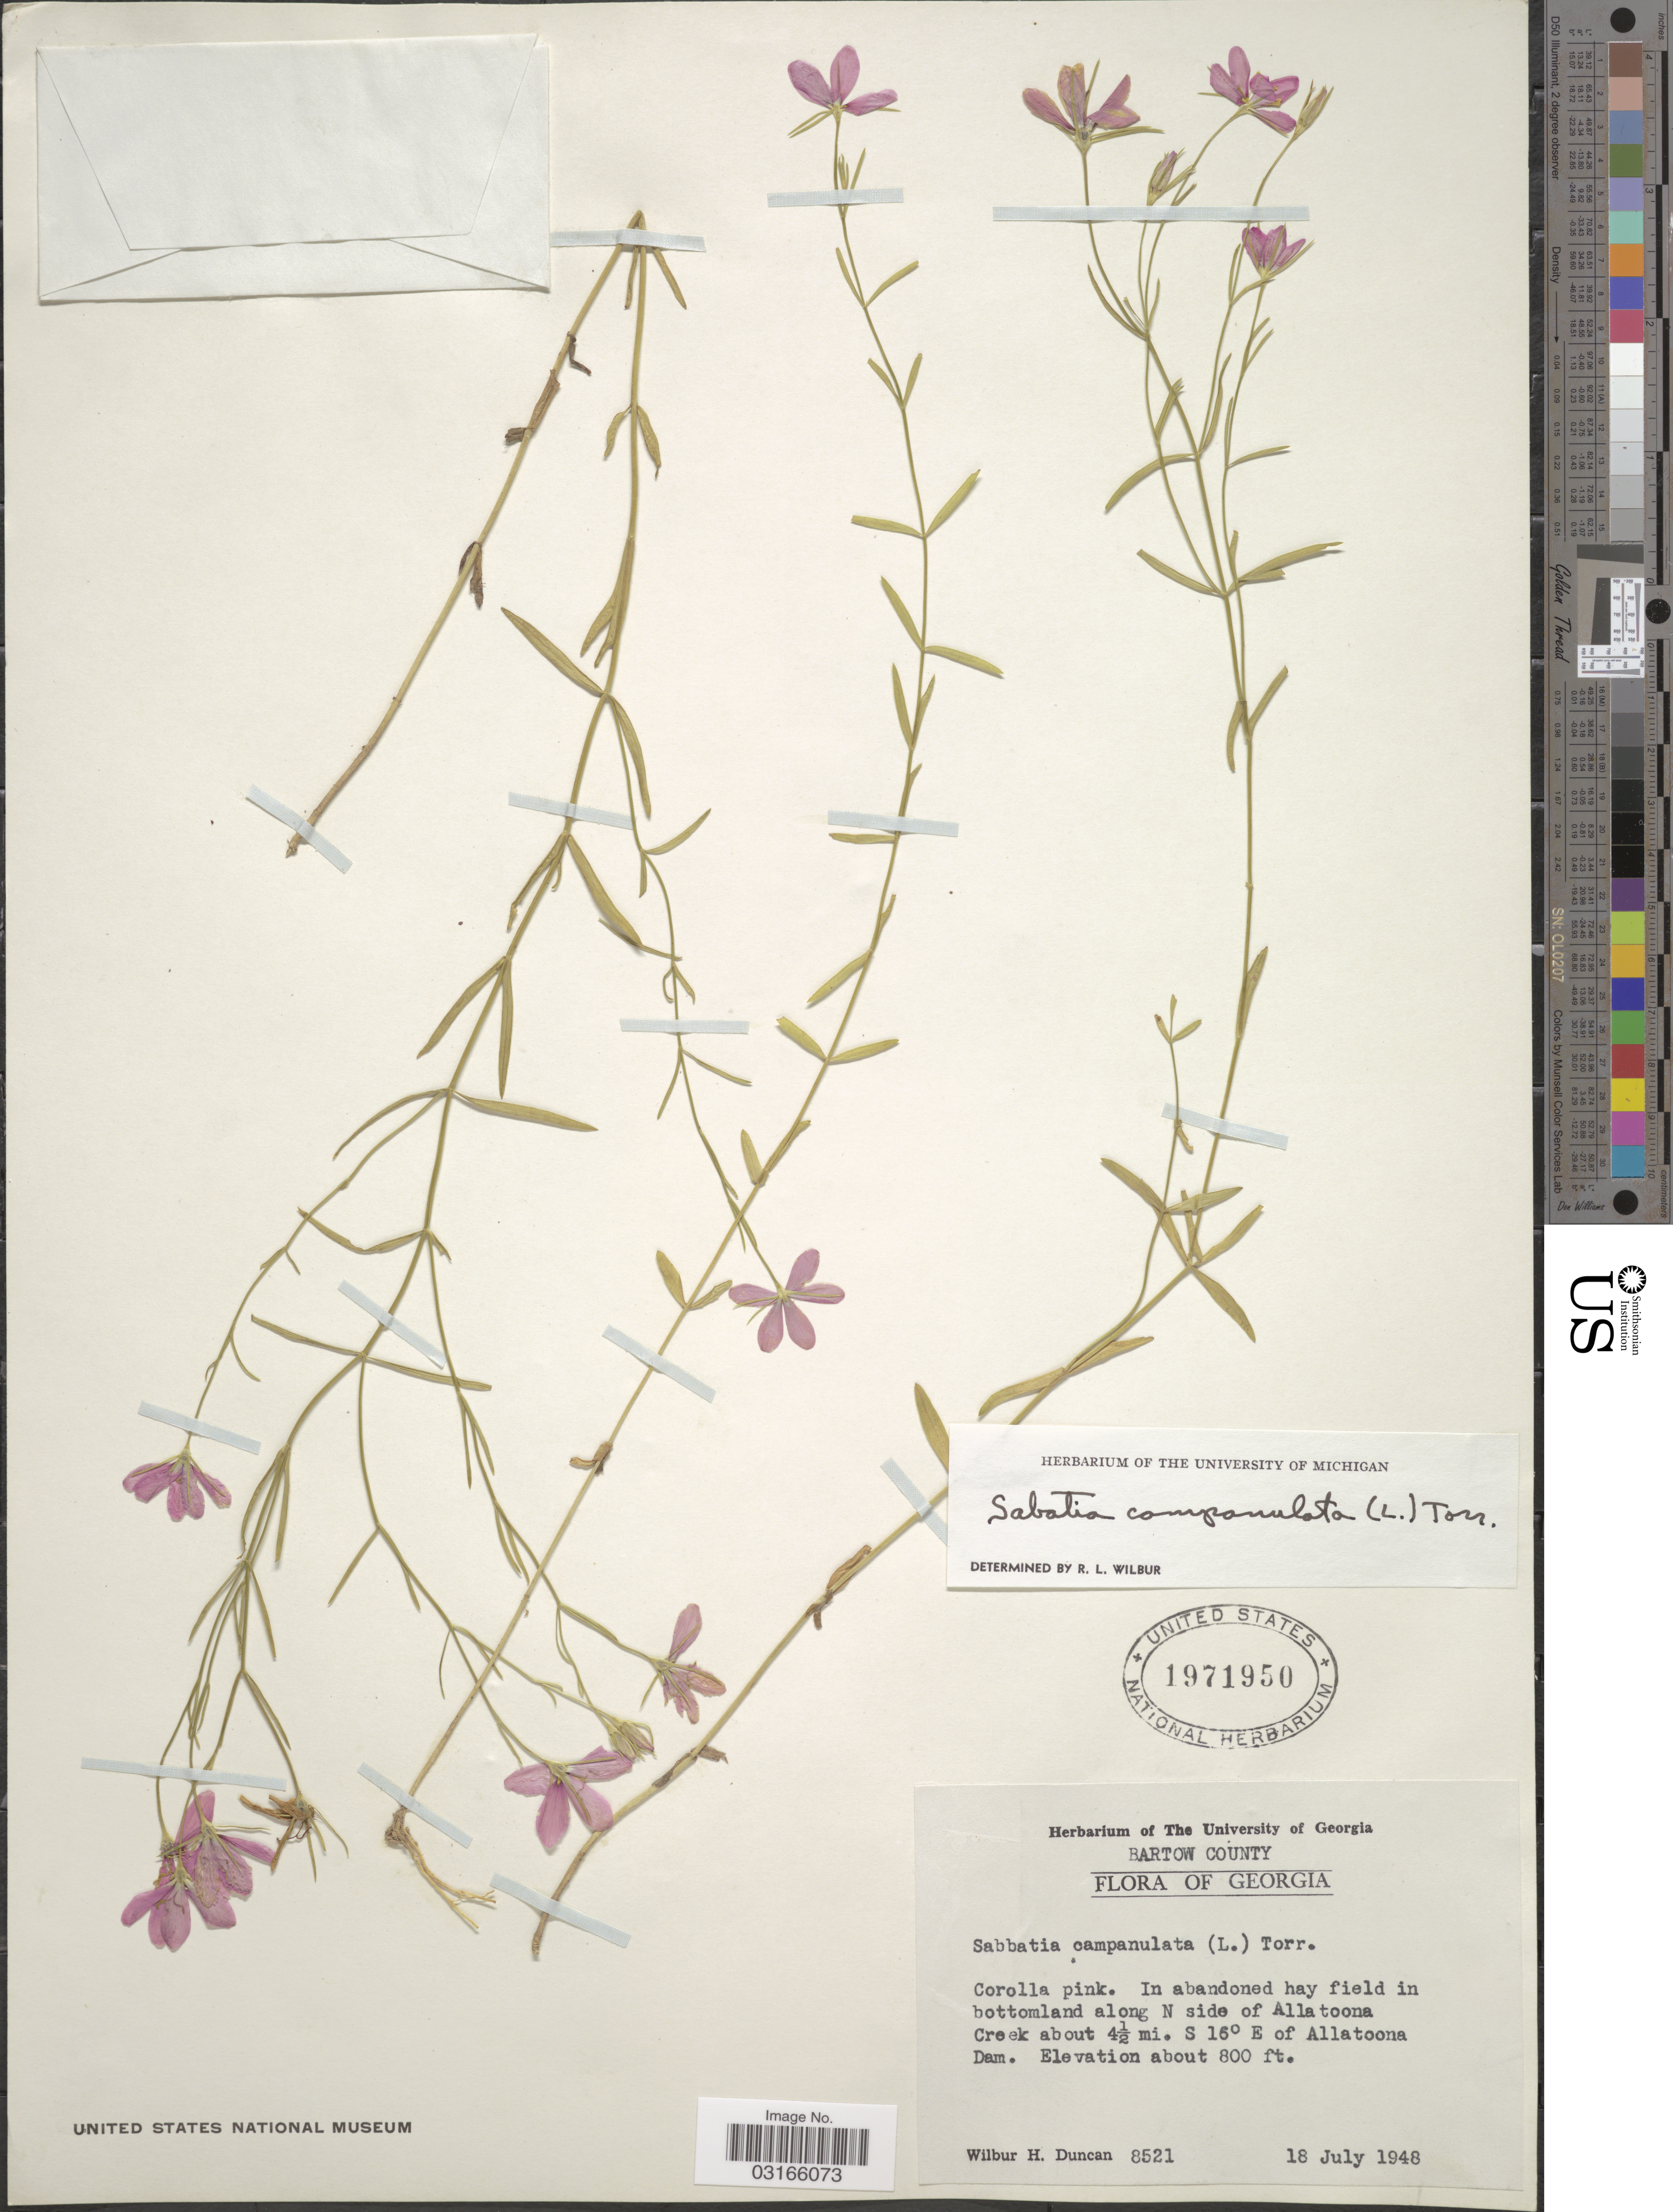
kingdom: Plantae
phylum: Tracheophyta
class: Magnoliopsida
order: Gentianales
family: Gentianaceae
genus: Sabatia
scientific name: Sabatia campanulata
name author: (L.) Torr.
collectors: W. H. Duncan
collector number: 8521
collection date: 1948-07-18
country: United States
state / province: Georgia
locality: In abandoned hay field in bottomland along N side of Alla toona Creek about 4½ mi. S 16° E of Allatoona Dam.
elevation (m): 244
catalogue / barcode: US 1971950